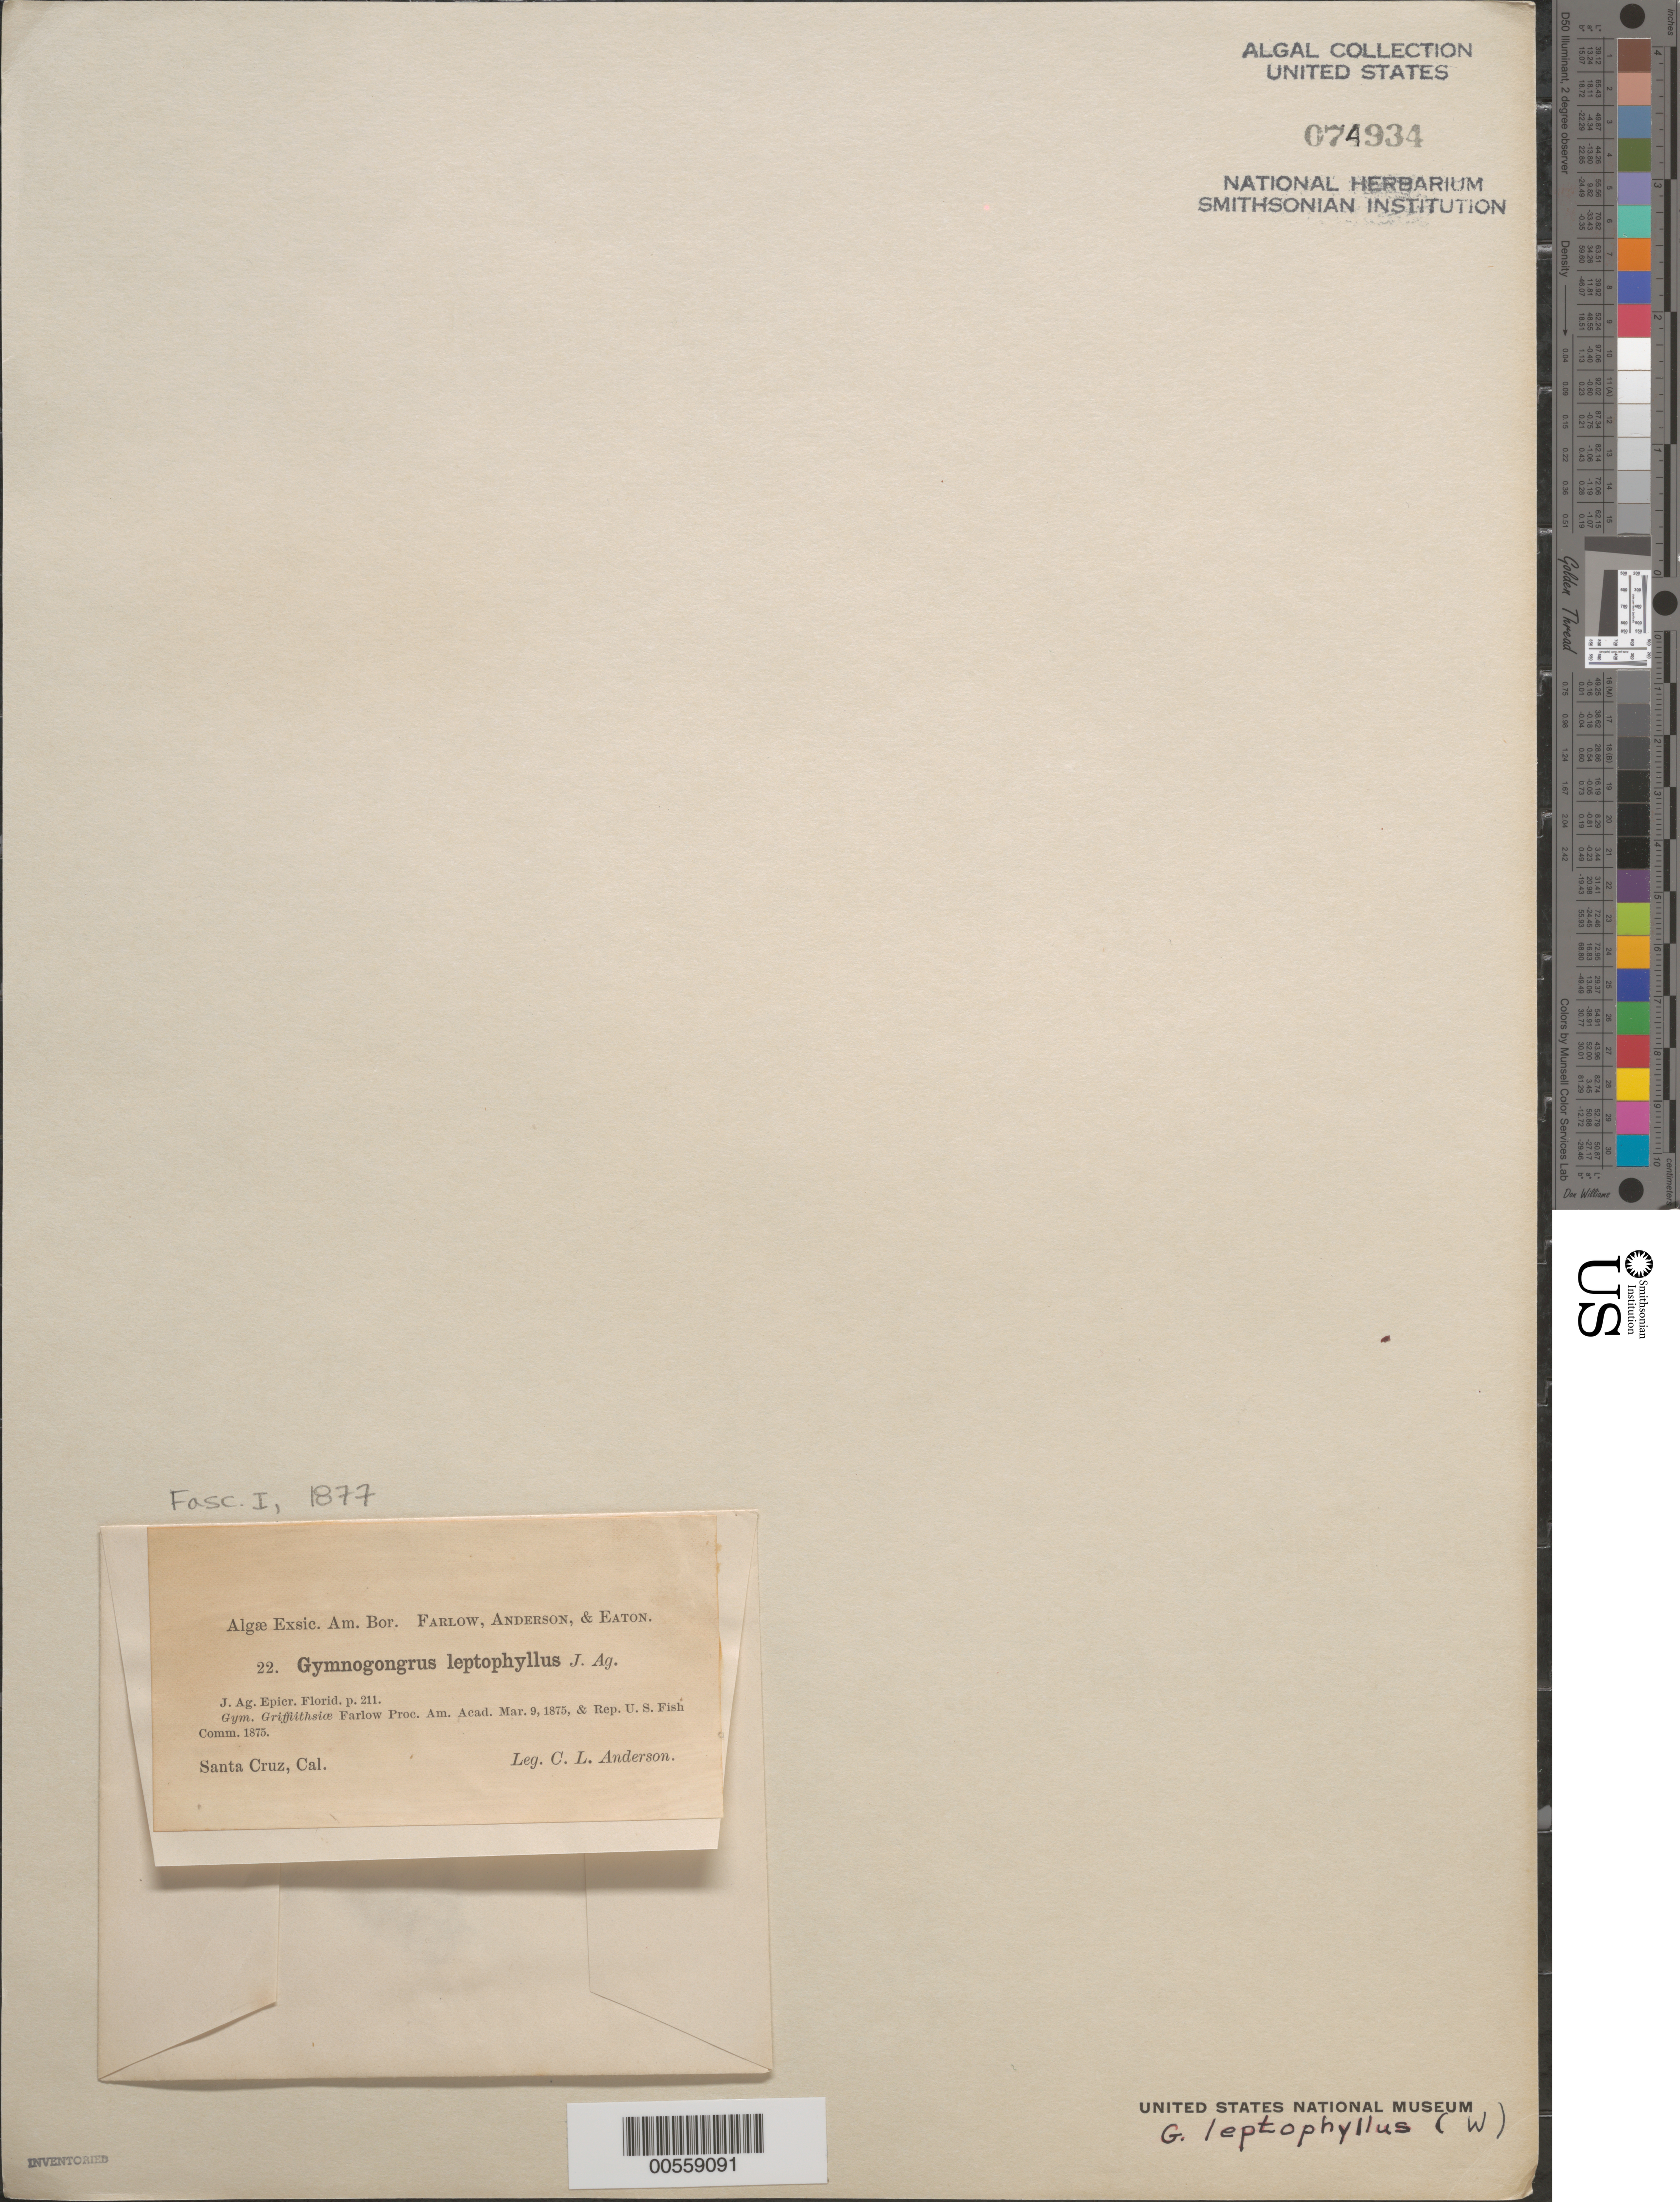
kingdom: Plantae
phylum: Rhodophyta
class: Florideophyceae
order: Gigartinales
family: Phyllophoraceae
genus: Besa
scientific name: Besa leptophylla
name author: (J. Agardh) M.S.Calderon & K.A. Miller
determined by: Algae name updating Project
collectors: C. L. Anderson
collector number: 22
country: United States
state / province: California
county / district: Santa Cruz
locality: Santa Cruz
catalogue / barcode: US 74934